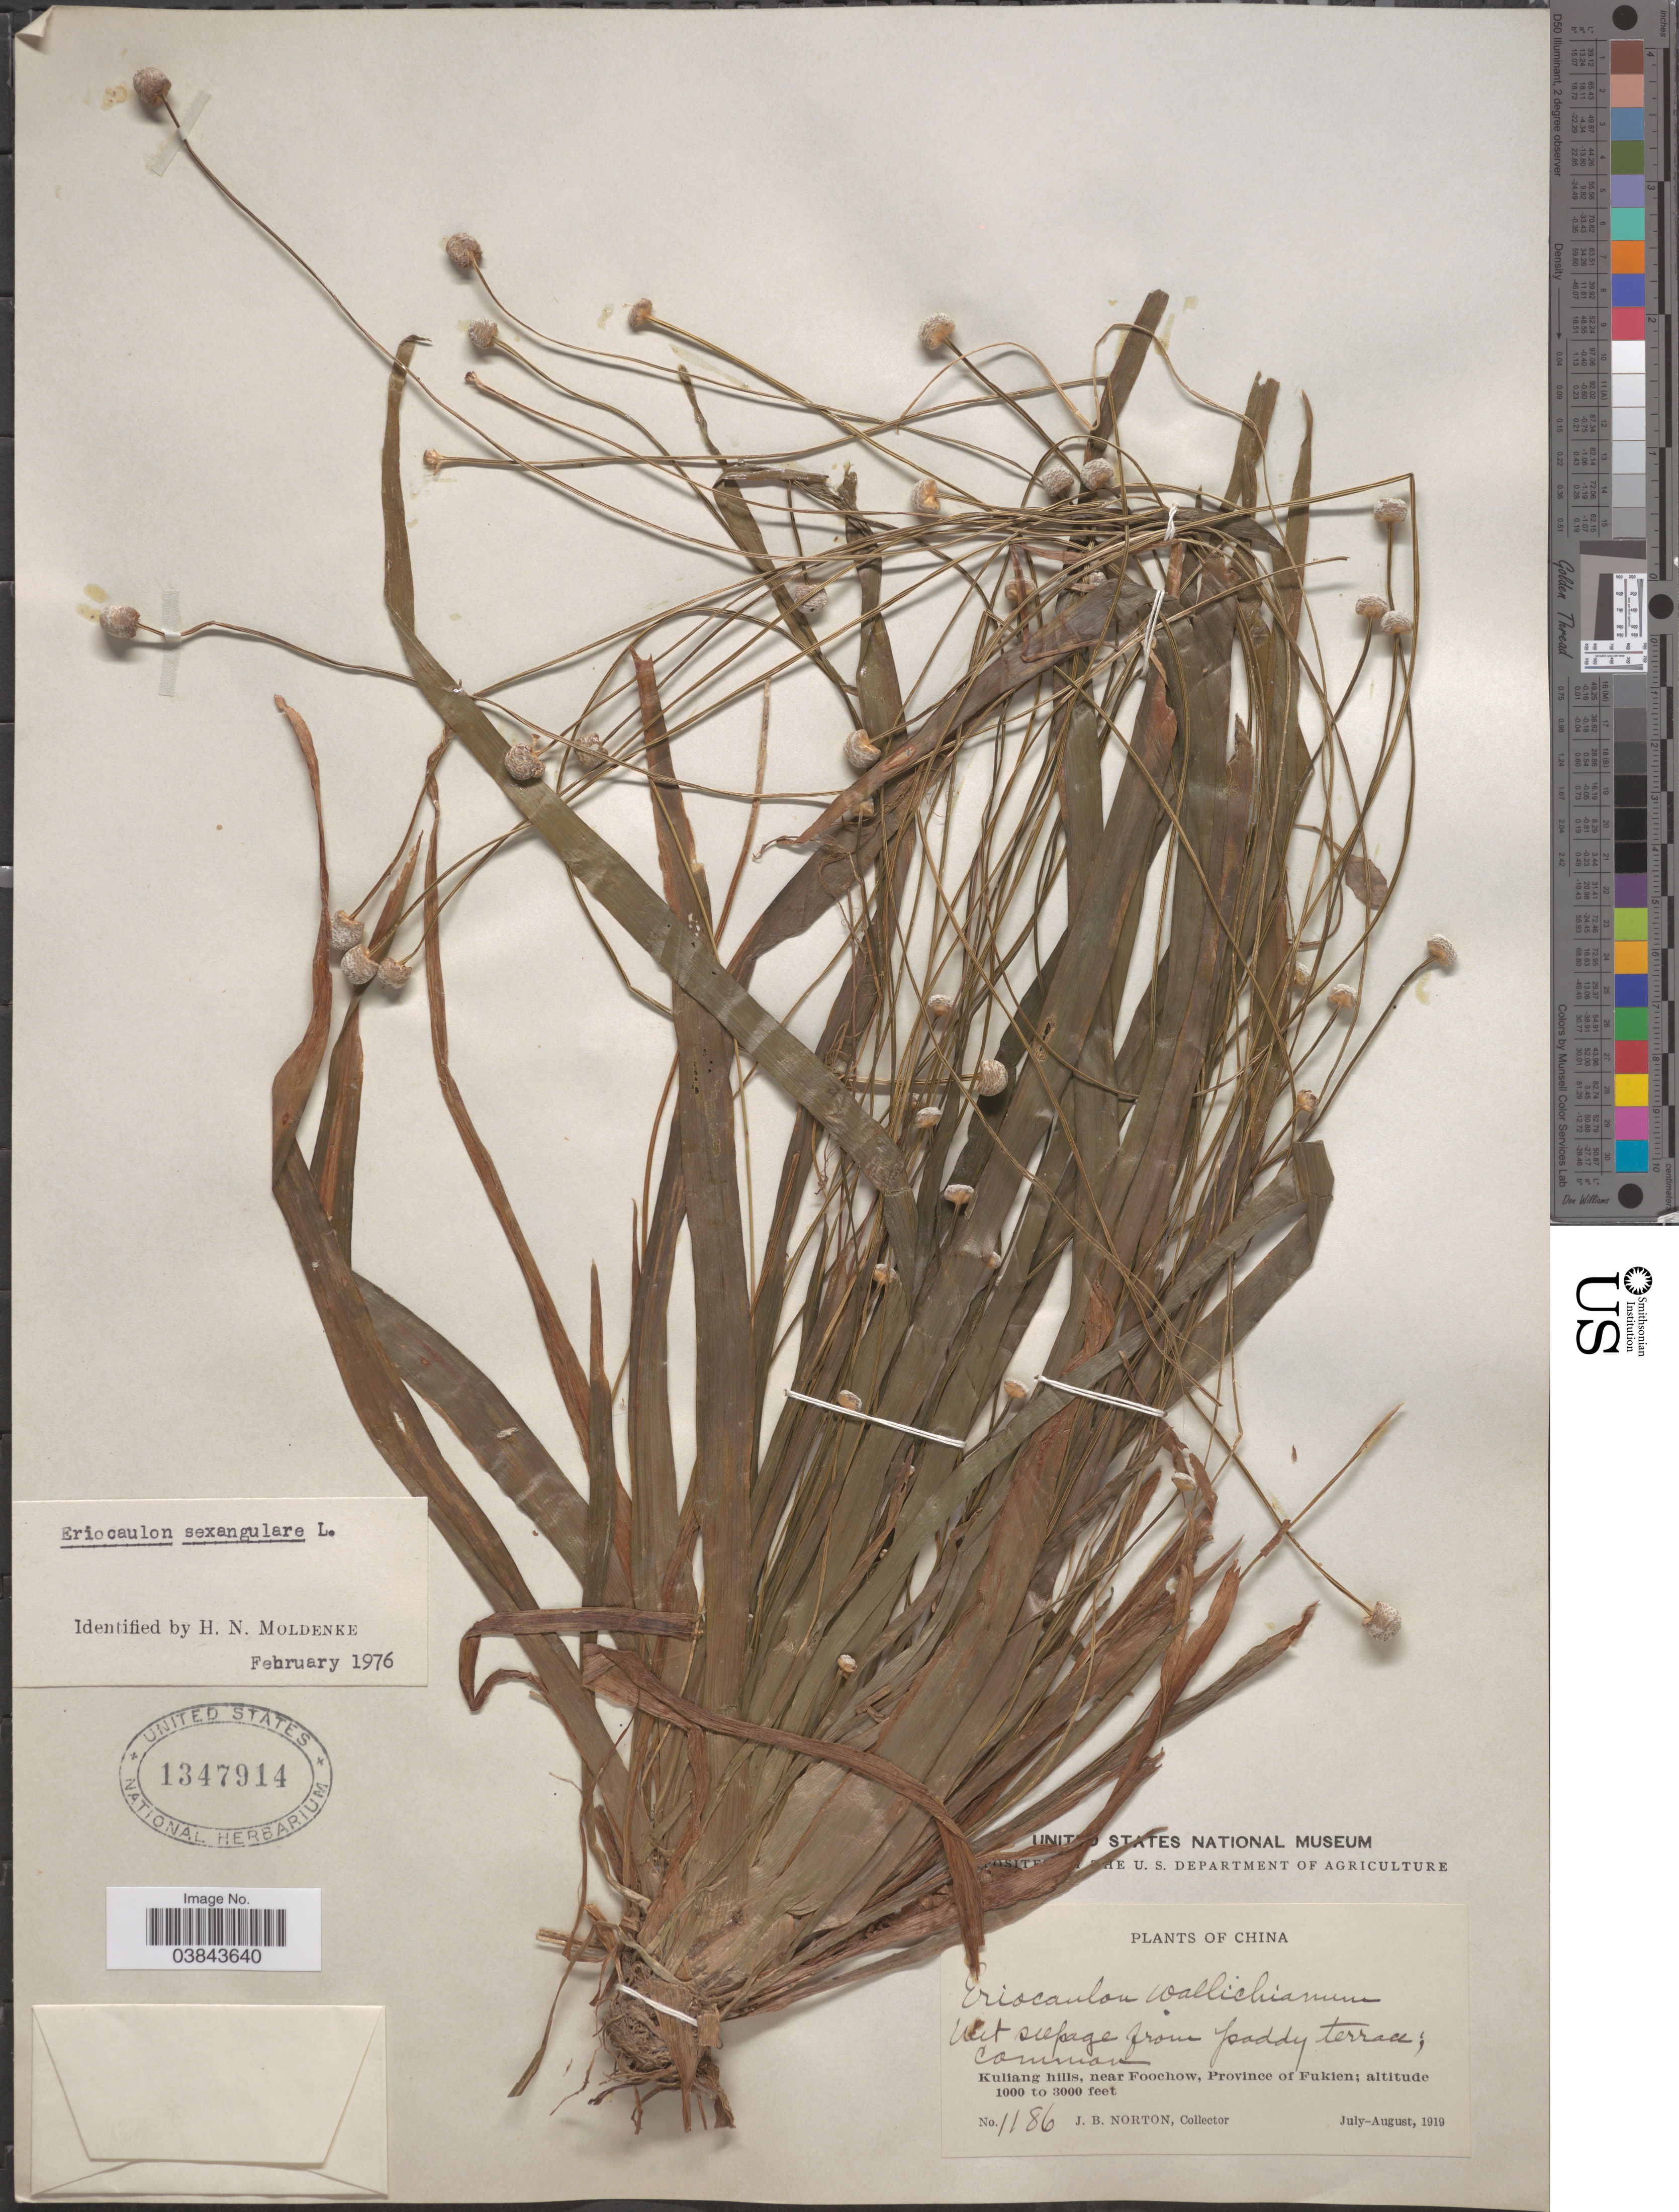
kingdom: Plantae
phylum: Tracheophyta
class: Liliopsida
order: Poales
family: Eriocaulaceae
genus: Eriocaulon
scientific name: Eriocaulon sexangulare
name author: L.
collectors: J. B. Norton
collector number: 1186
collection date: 1919-07/1919-08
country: China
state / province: Fujian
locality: Kuliang hills, near Foochow, Province of Fukien.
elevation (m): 305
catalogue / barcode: US 1347914